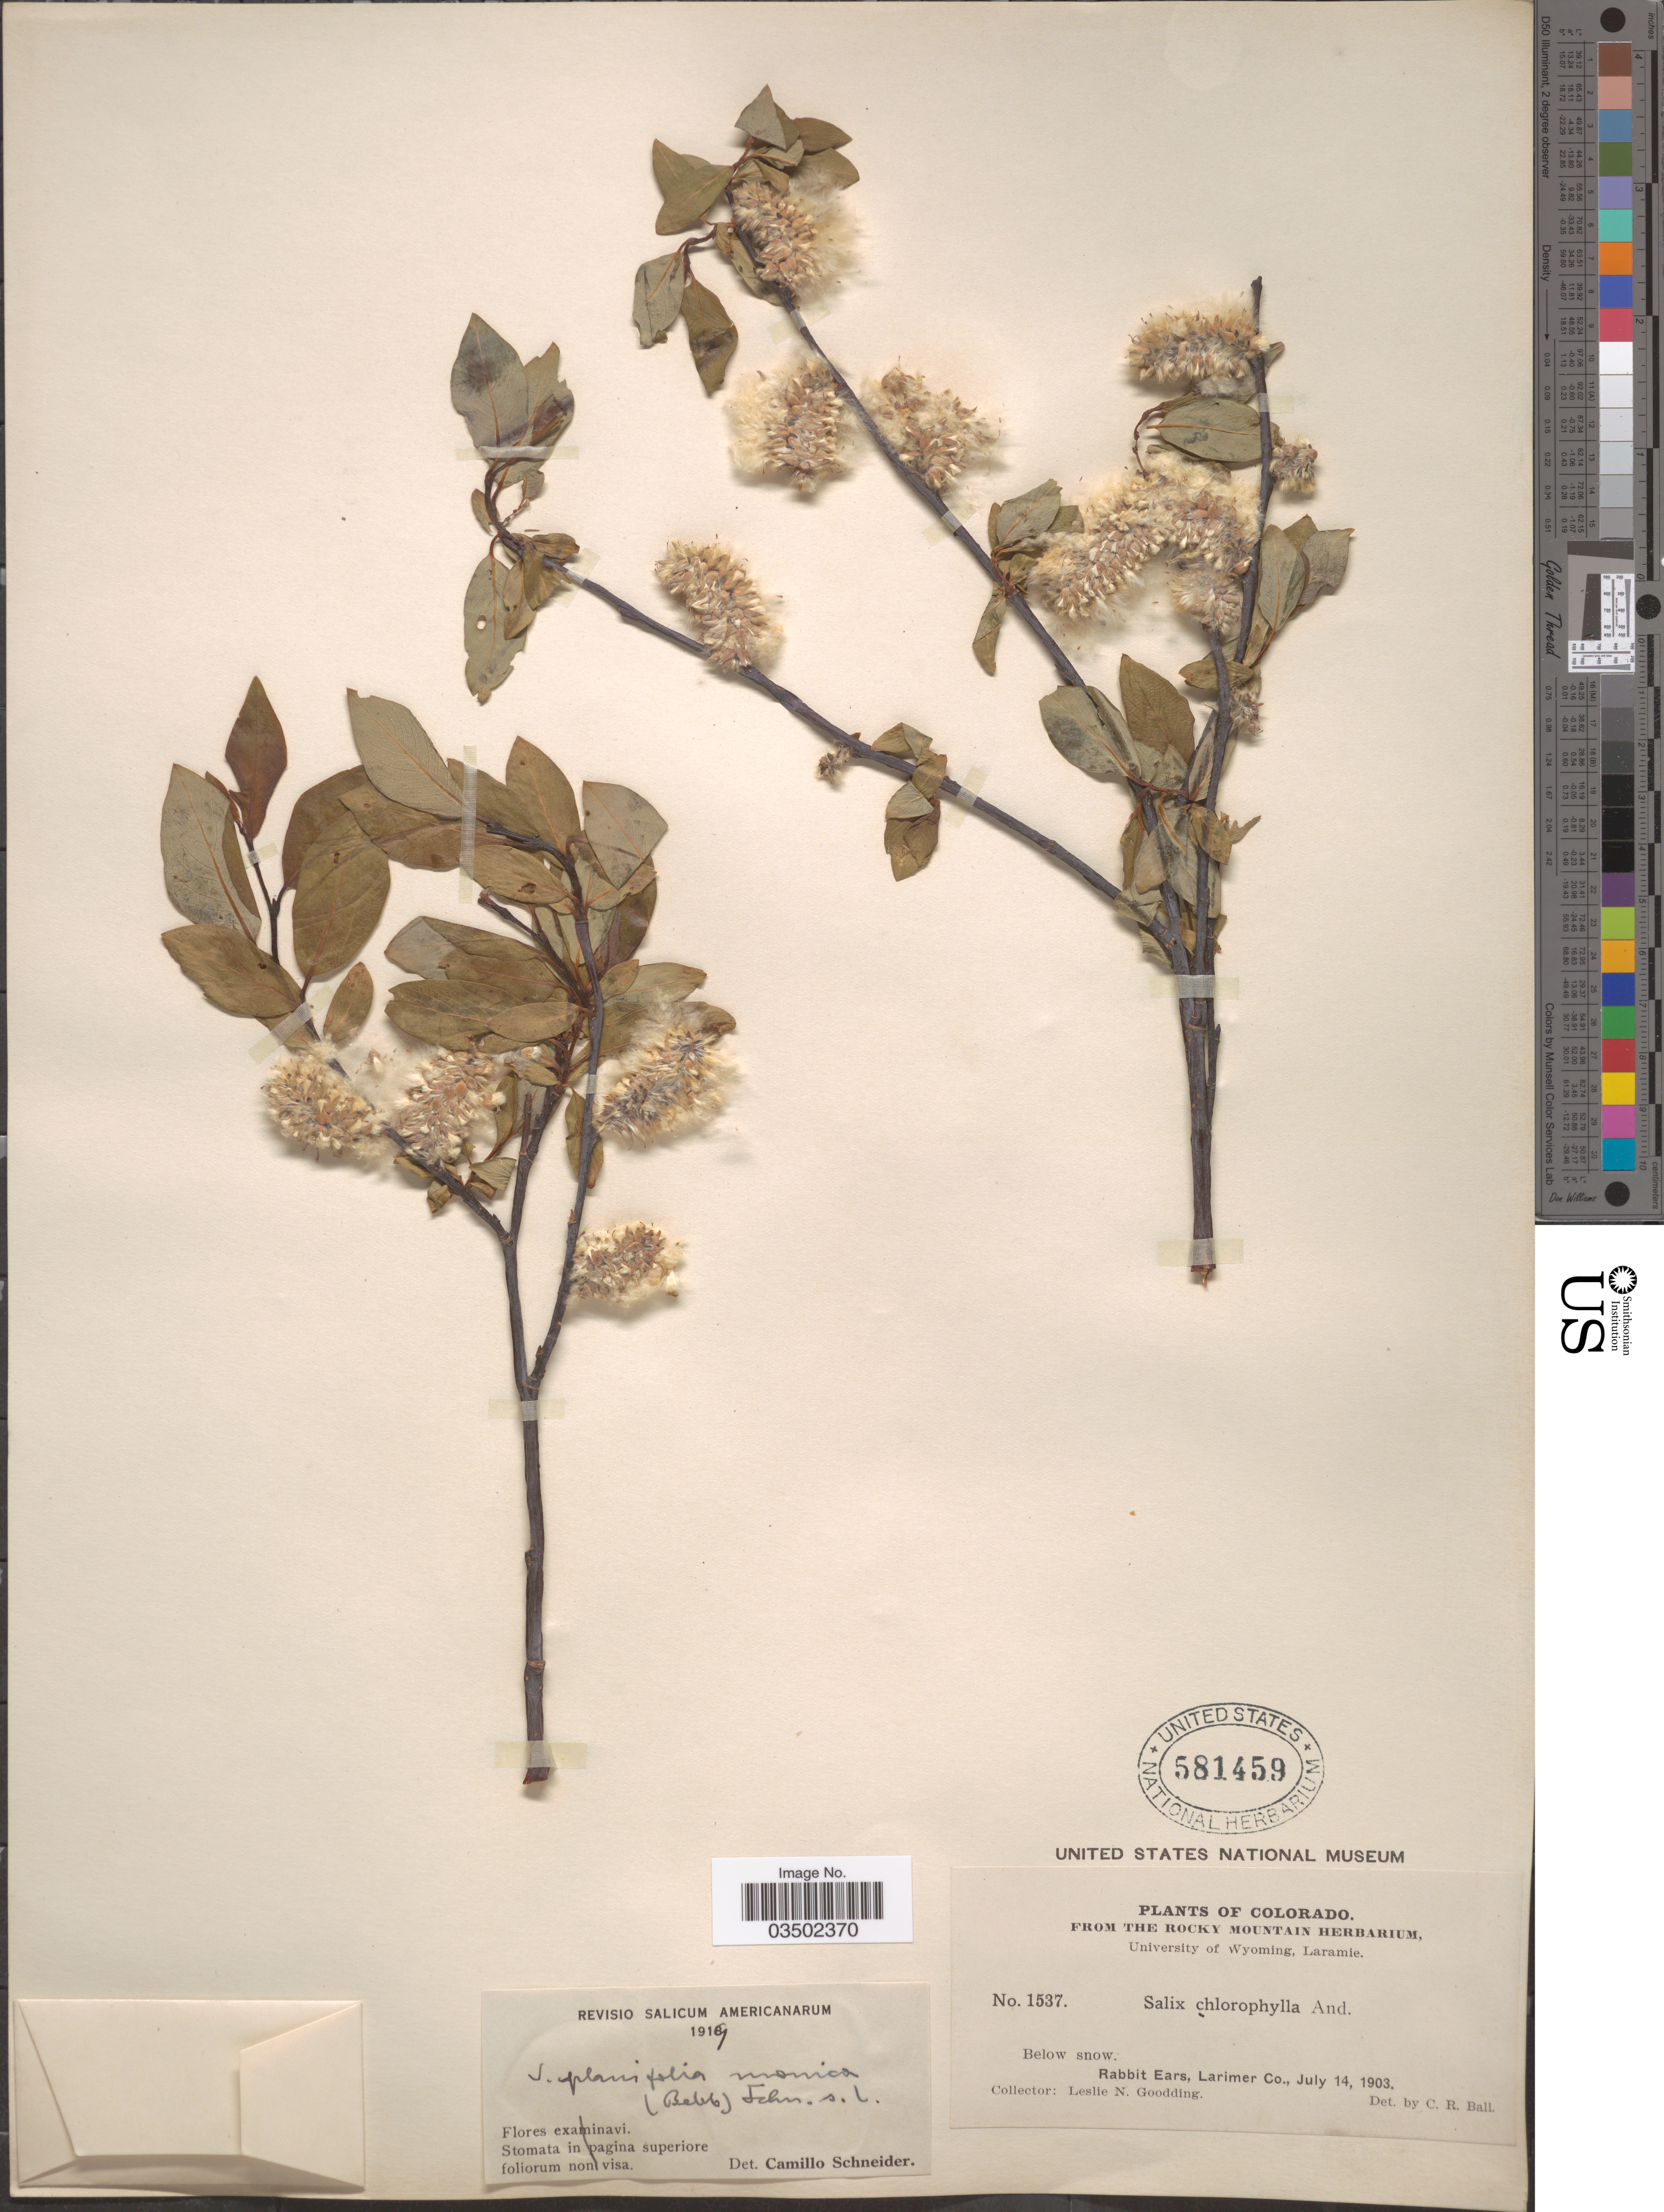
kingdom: Plantae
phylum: Tracheophyta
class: Magnoliopsida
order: Malpighiales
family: Salicaceae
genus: Salix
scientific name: Salix planifolia var. monica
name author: (Bebb) C.K. Schneid.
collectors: L. N. Goodding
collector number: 1537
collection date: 1903-07-14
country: United States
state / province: Colorado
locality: Below snow. Rabbit Ears, Larimer Co.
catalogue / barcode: US 581459